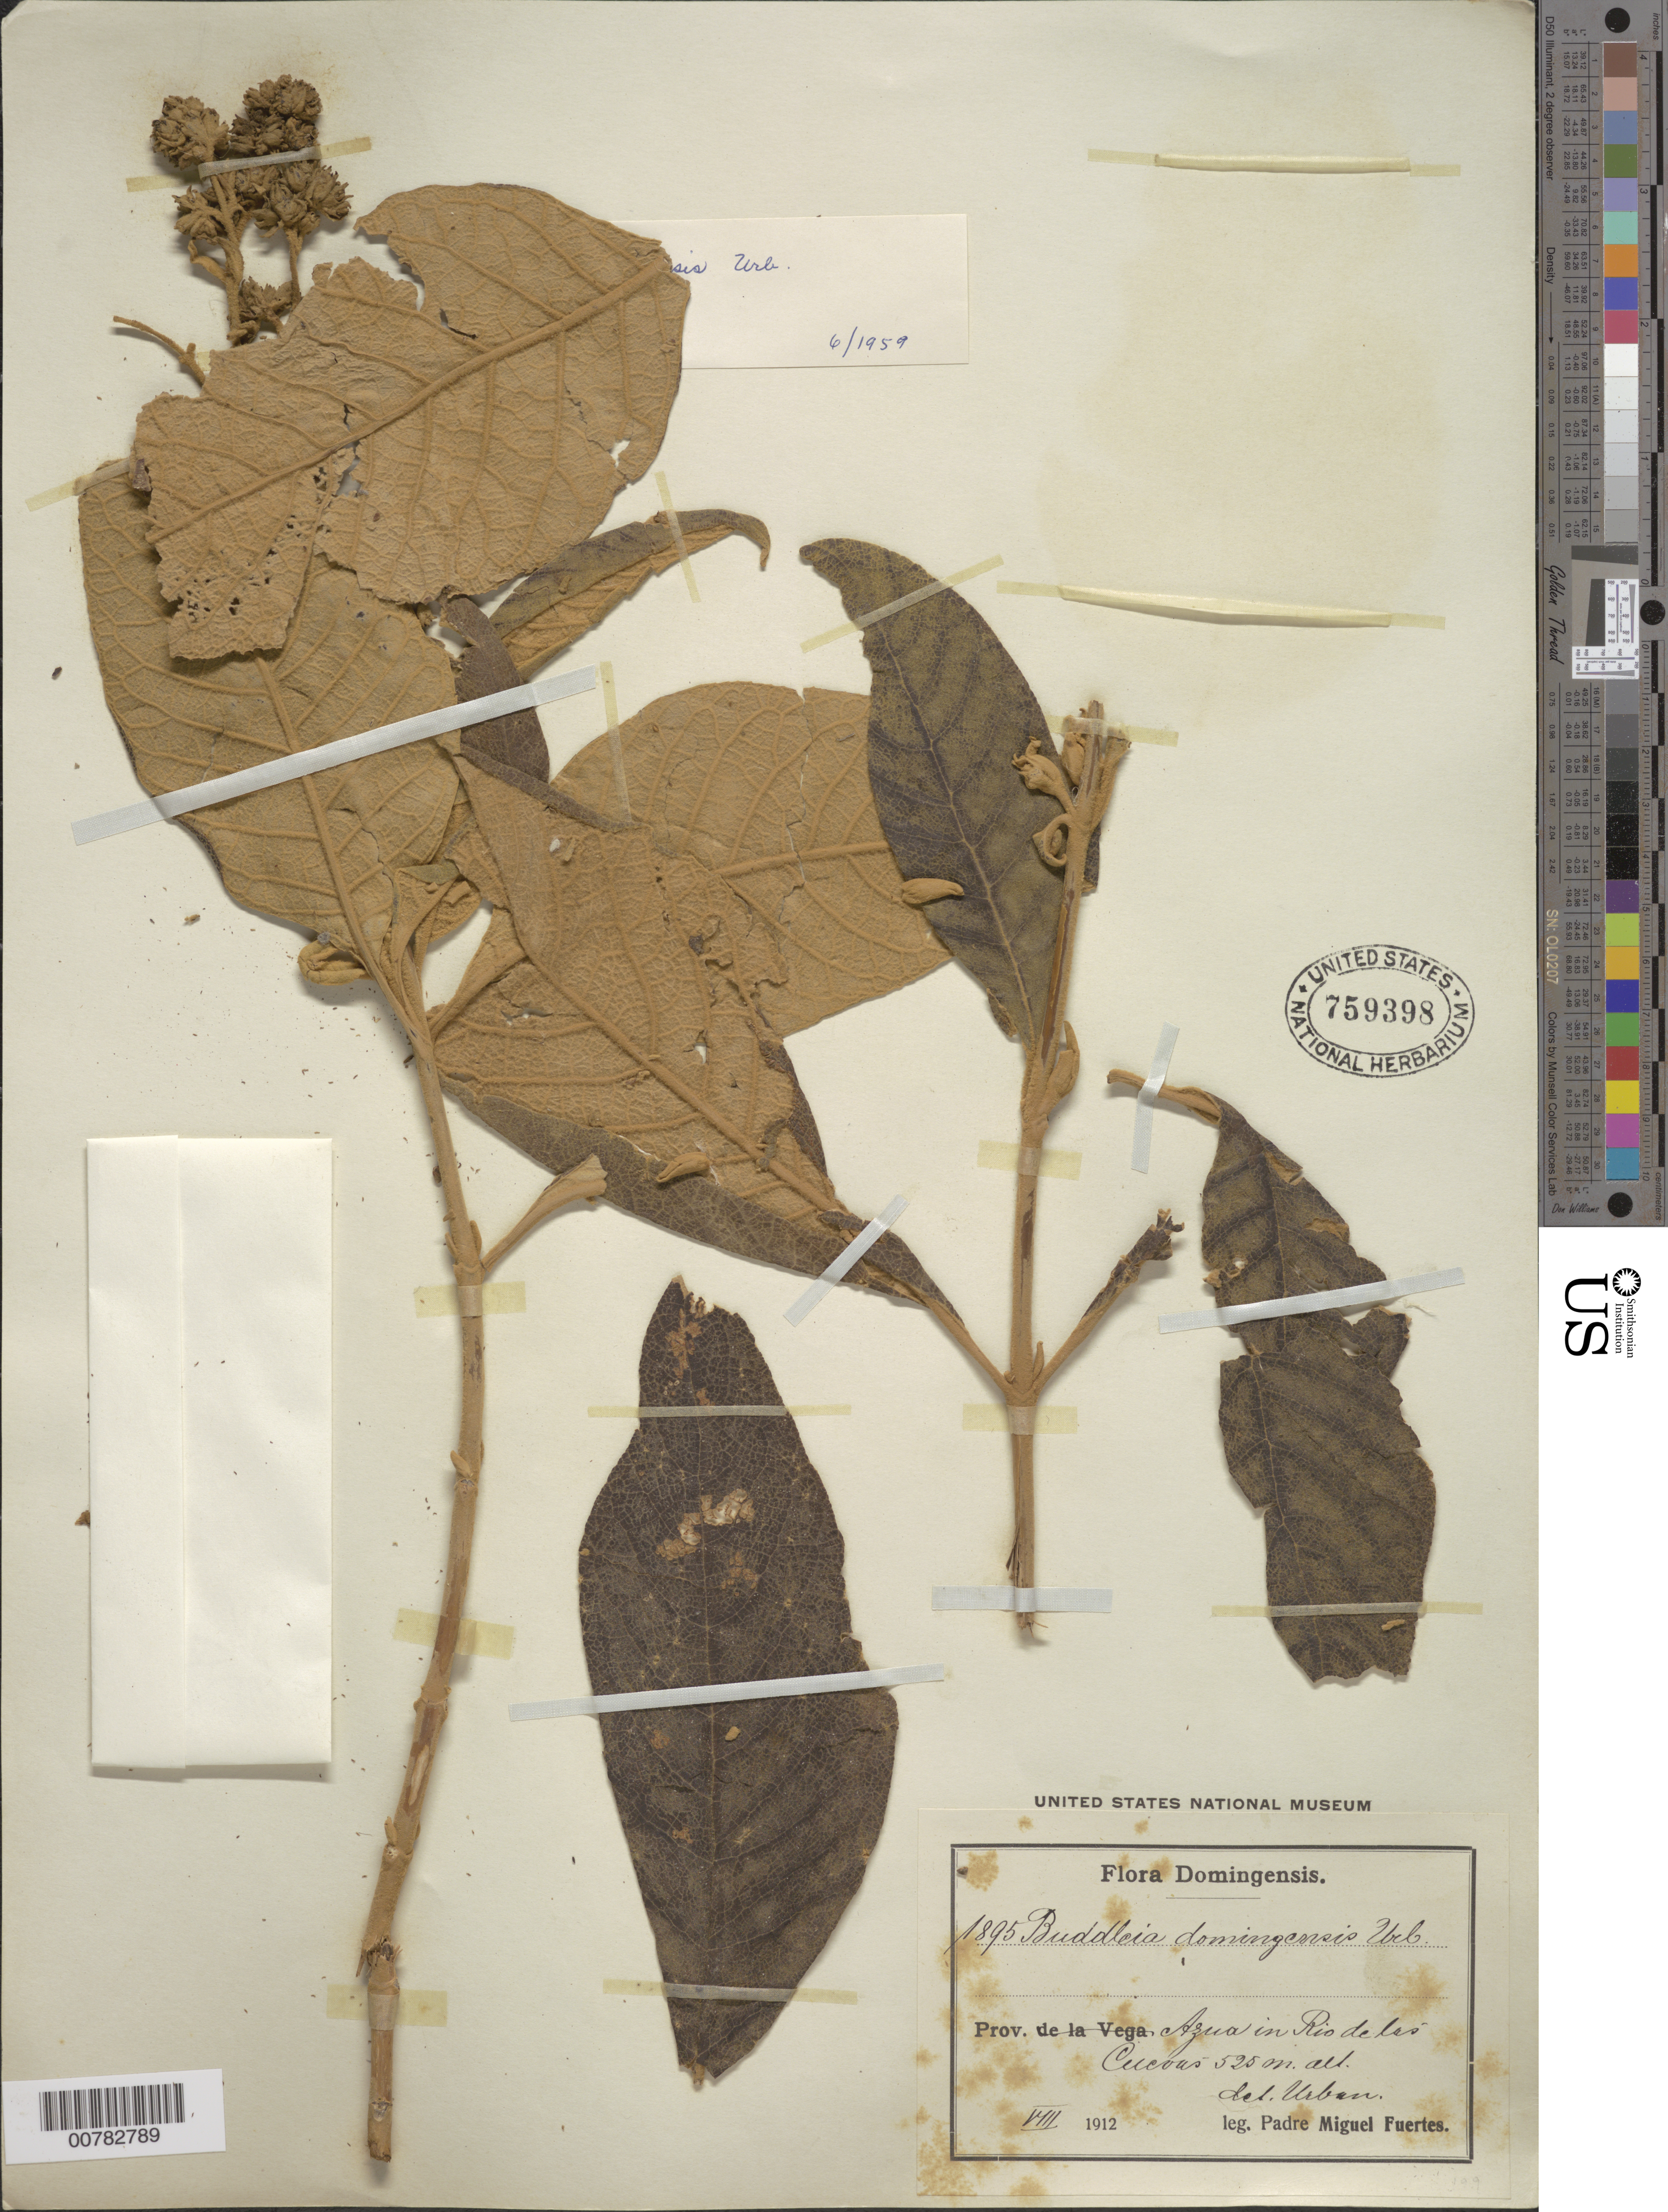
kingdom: Plantae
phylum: Tracheophyta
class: Magnoliopsida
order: Lamiales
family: Scrophulariaceae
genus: Buddleja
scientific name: Buddleja domingensis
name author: Urb.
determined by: Norman, E. M.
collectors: M. D. Fuertes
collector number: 1895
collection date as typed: Aug 1912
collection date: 1912-08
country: Dominican Republic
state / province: Azua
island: Hispaniola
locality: In Rio de las Cucoas.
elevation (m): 525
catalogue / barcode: US 759398